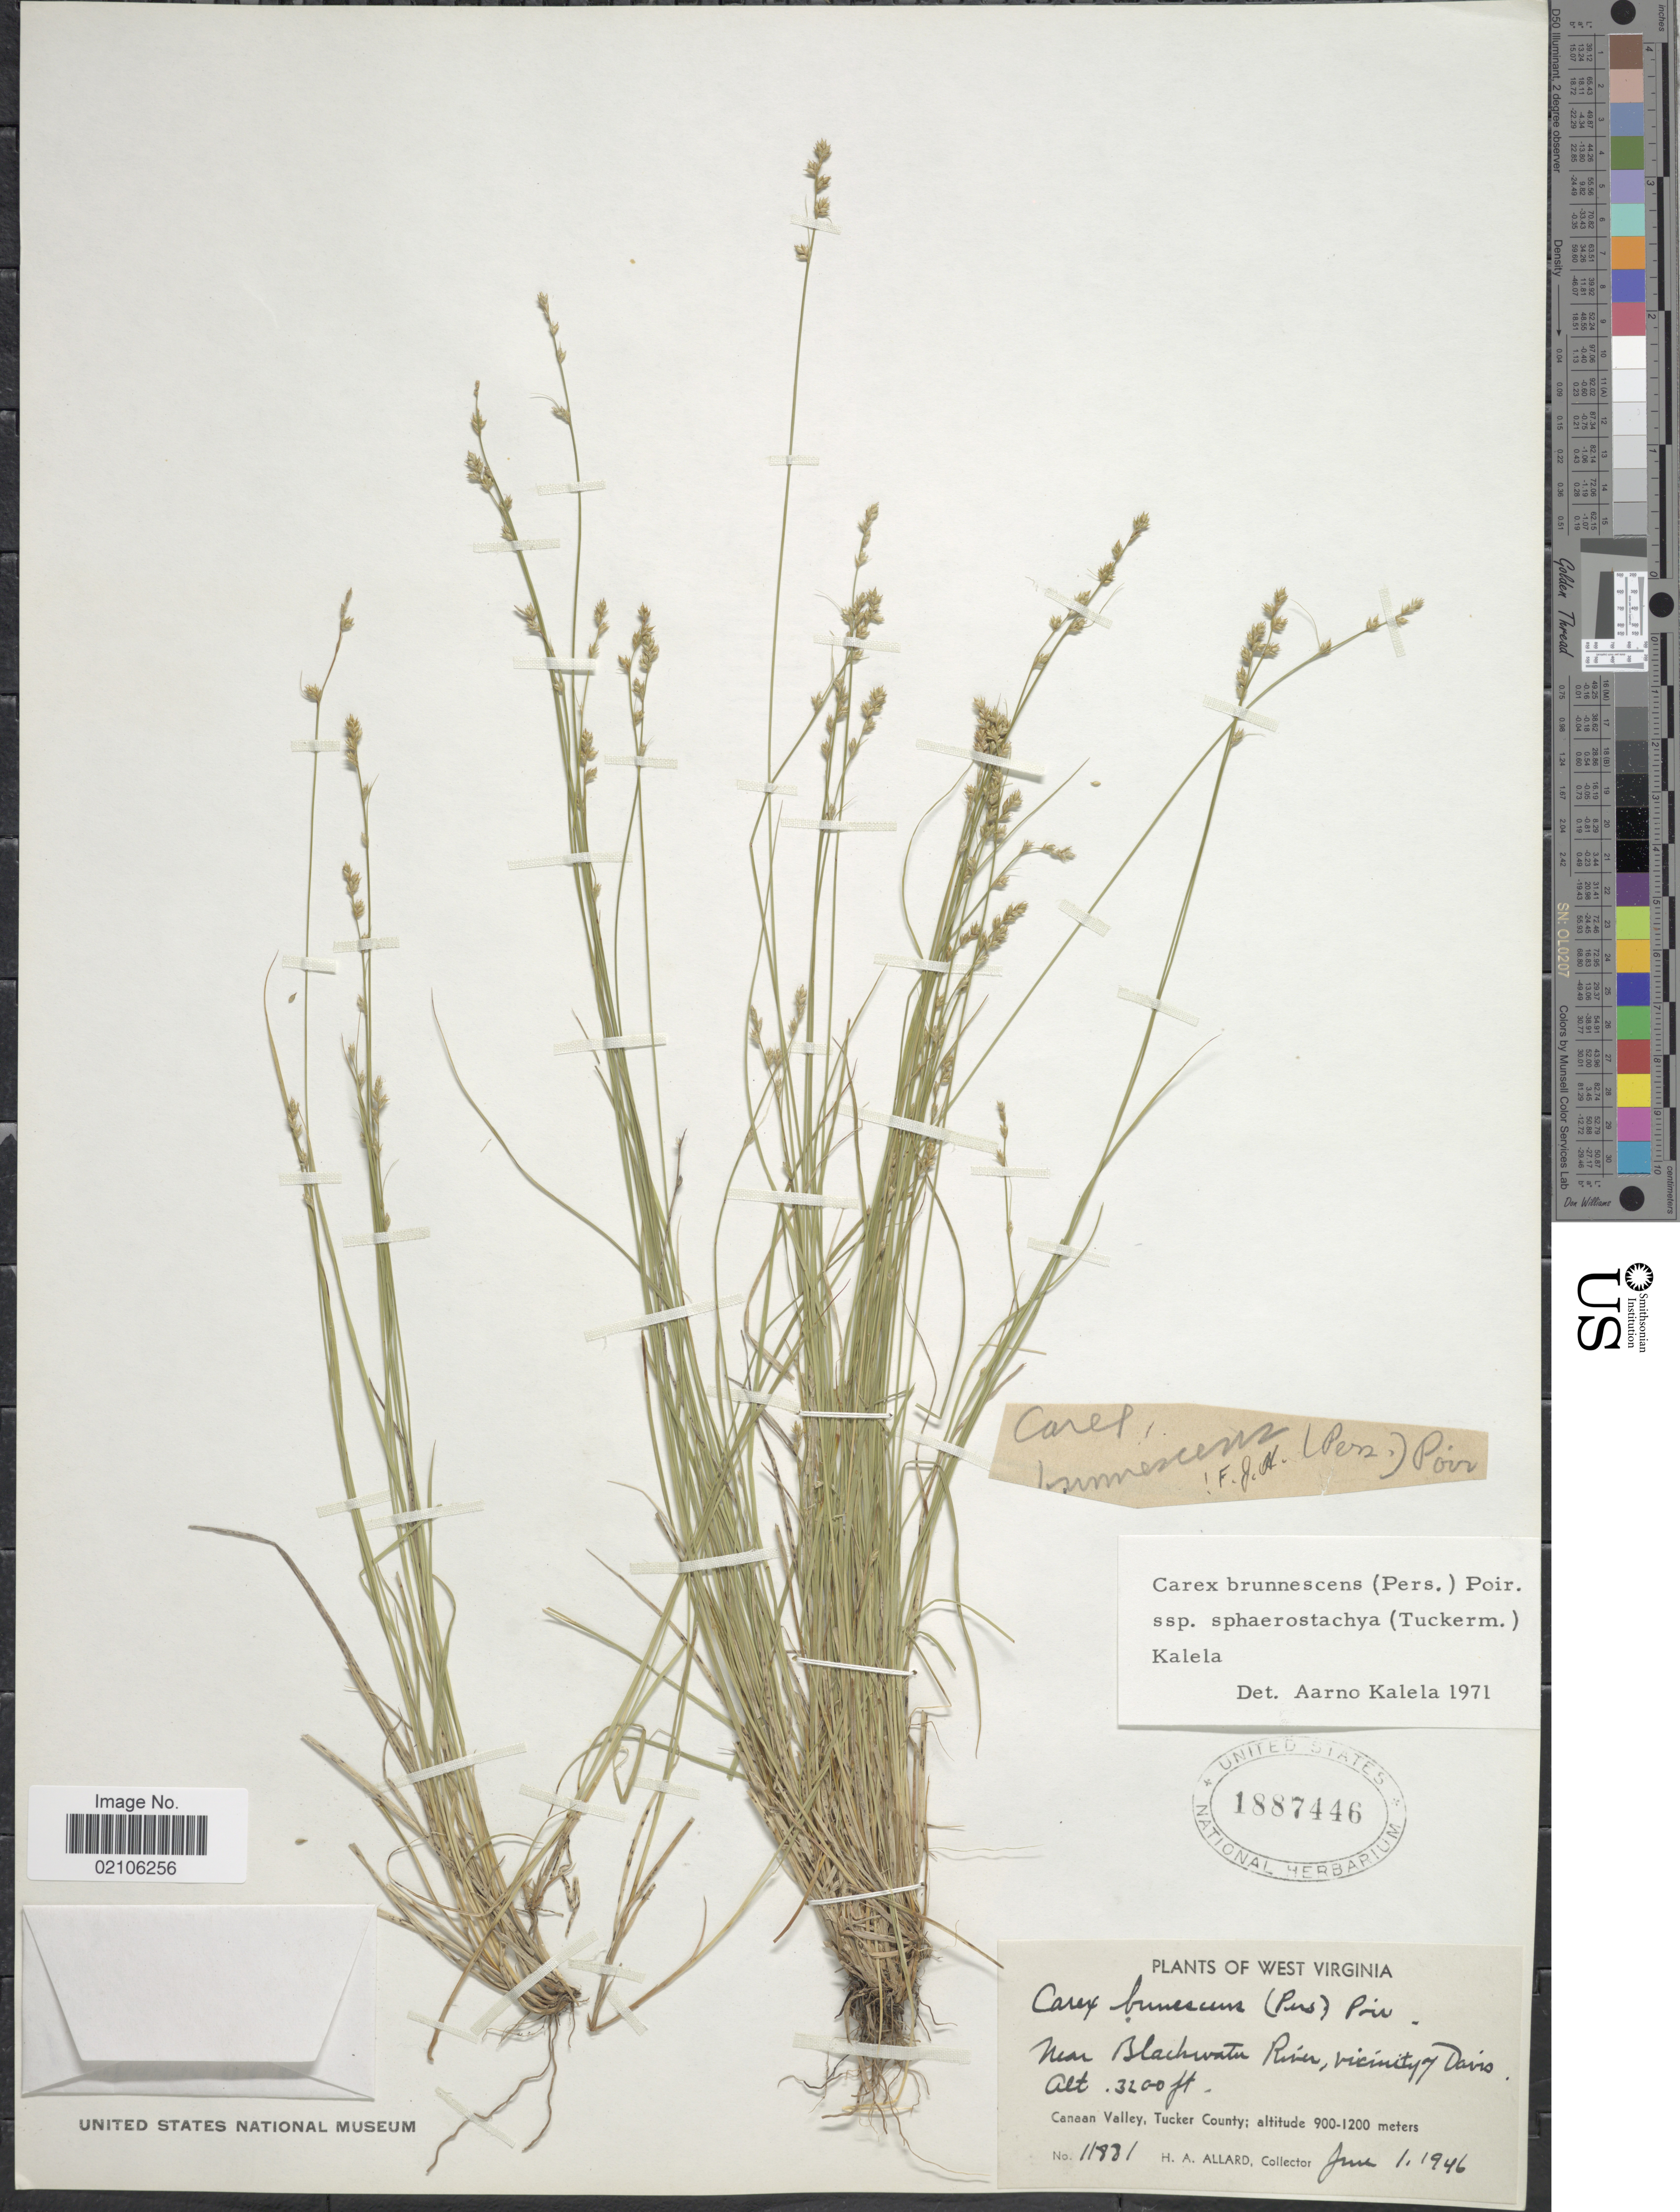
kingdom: Plantae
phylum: Tracheophyta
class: Liliopsida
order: Poales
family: Cyperaceae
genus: Carex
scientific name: Carex brunnescens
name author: (Pers.) Poir.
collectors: H. A. Allard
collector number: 11881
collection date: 1946-06-01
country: United States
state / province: West Virginia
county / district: Tucker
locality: Near Blackwater River, vicinity of Davis, Canaan Valley, Tucker County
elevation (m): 900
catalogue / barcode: US 1887446